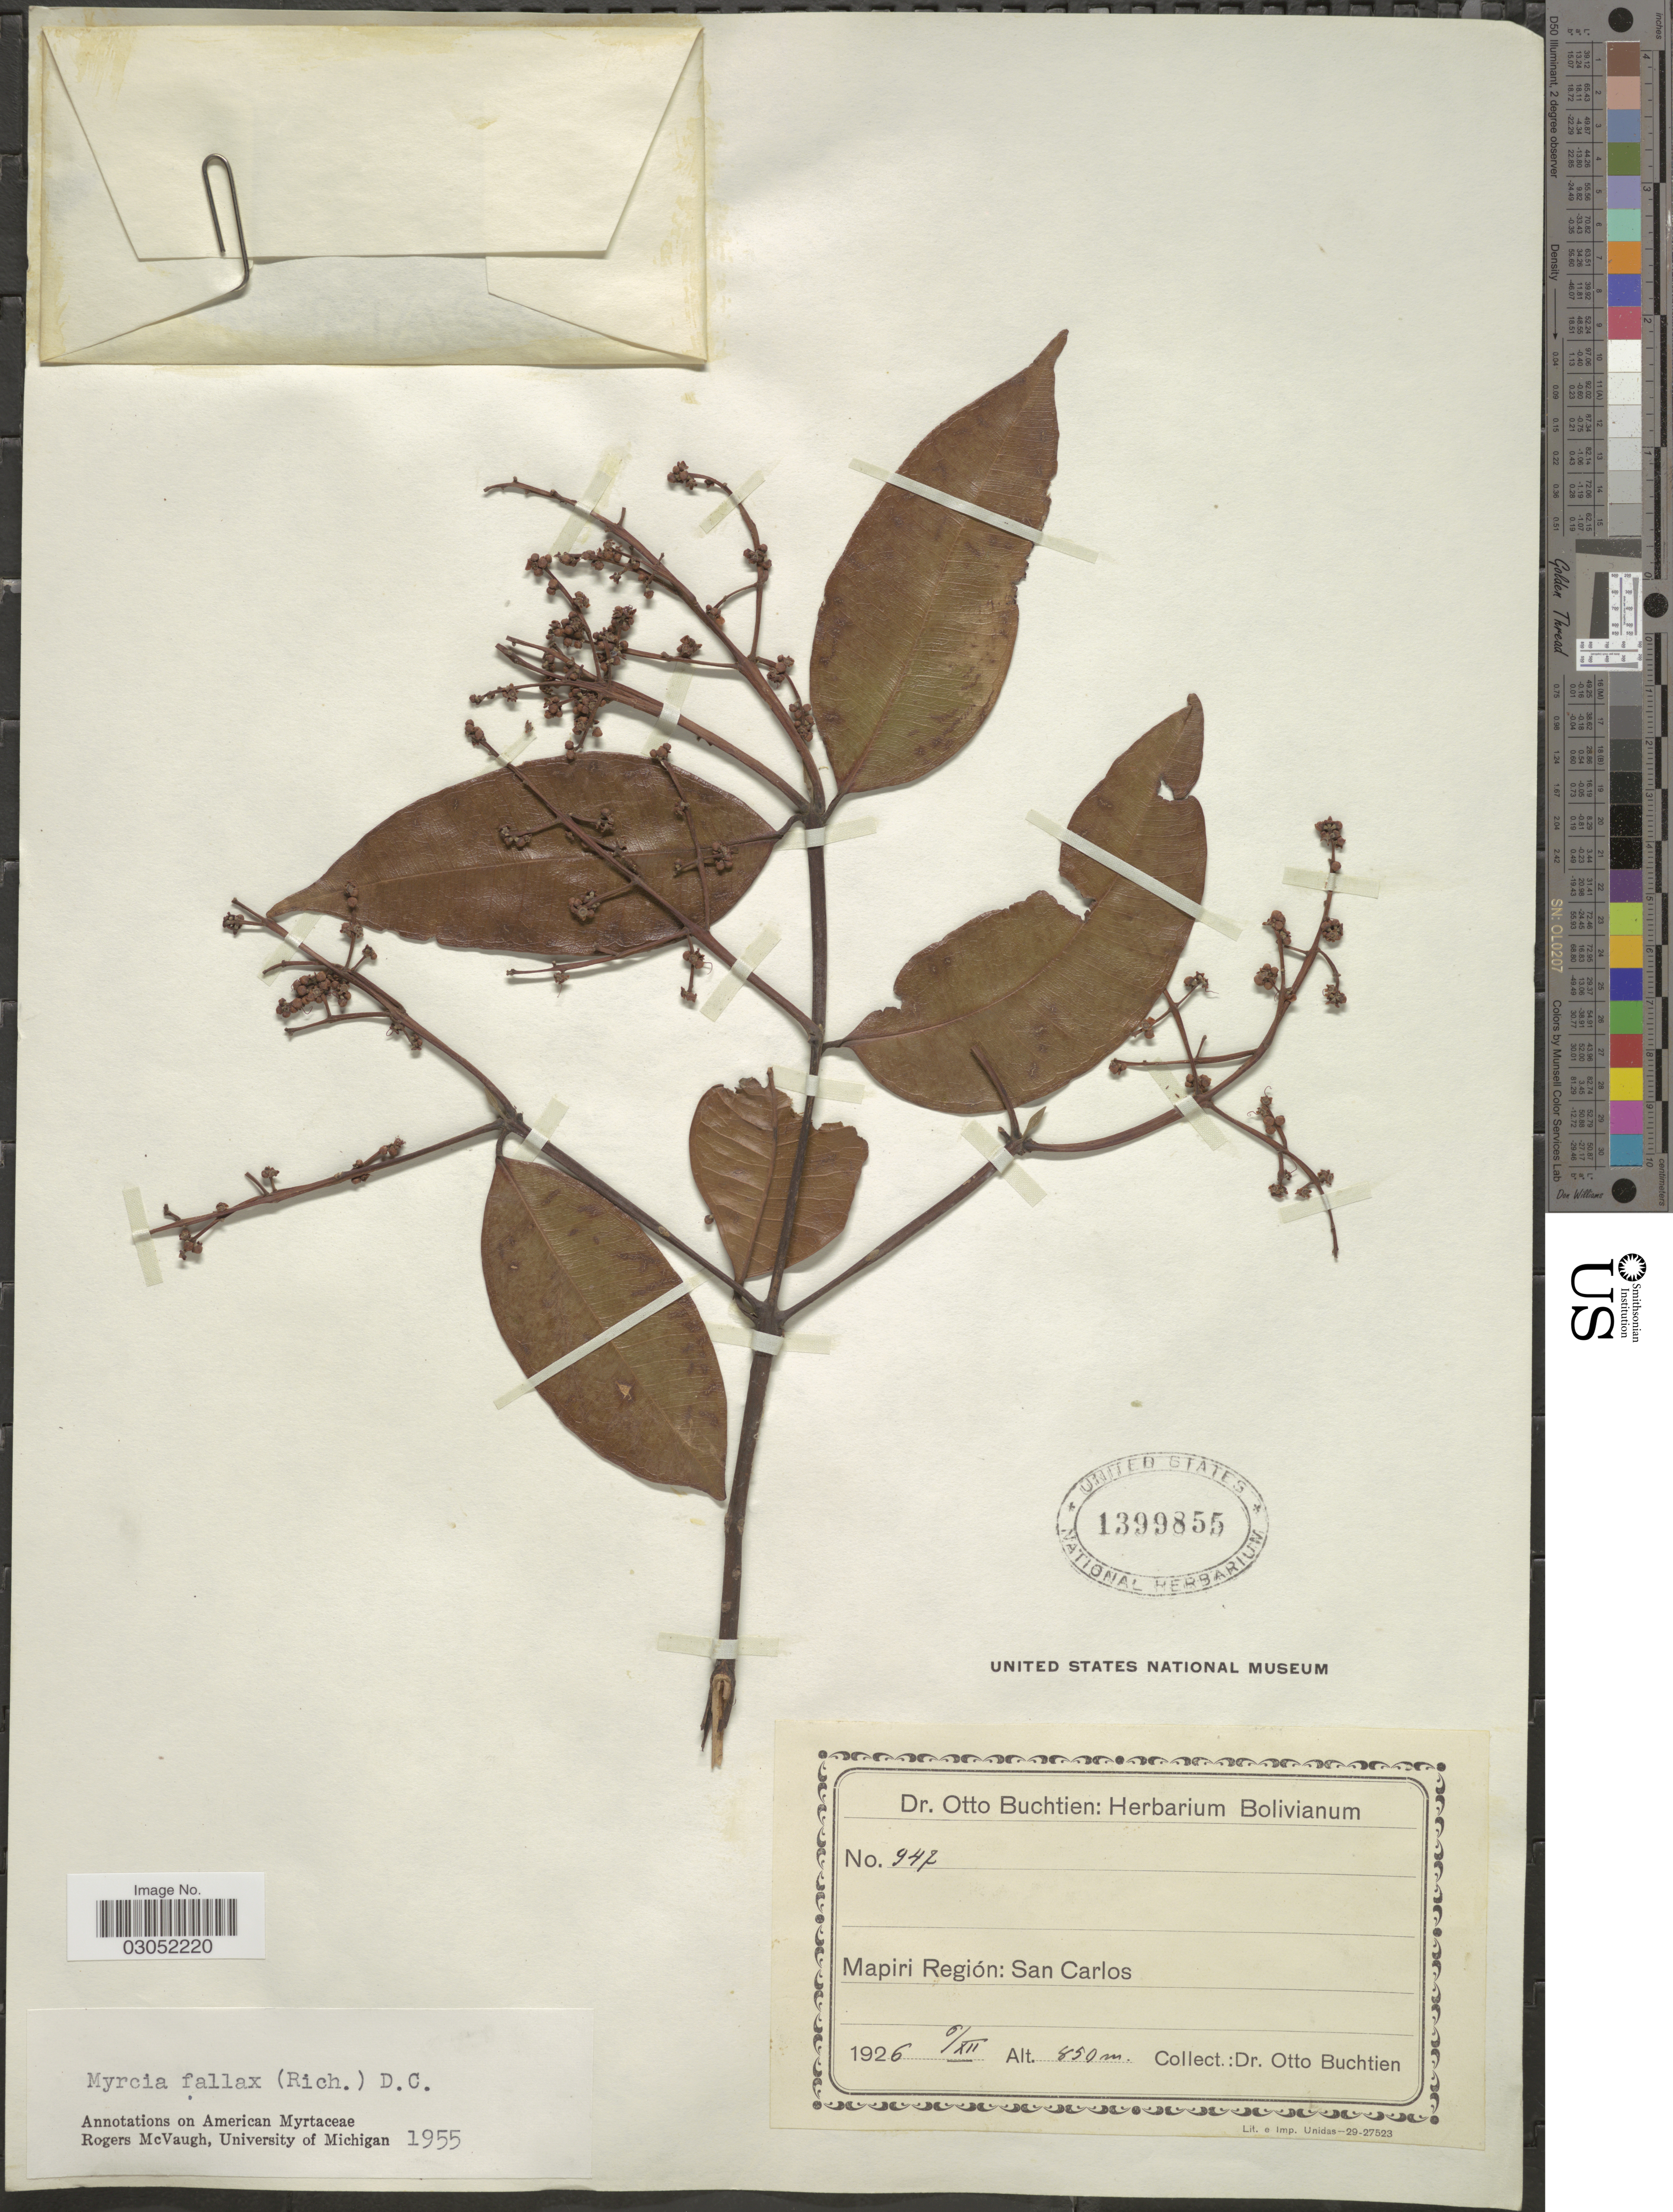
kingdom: Plantae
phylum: Tracheophyta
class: Magnoliopsida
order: Myrtales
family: Myrtaceae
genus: Myrcia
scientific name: Myrcia fallax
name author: (Rich.) DC.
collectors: O. Buchtien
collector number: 947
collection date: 1926-12-06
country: Bolivia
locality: Mapiri Región: San Carlos.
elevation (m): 850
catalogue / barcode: US 1399855